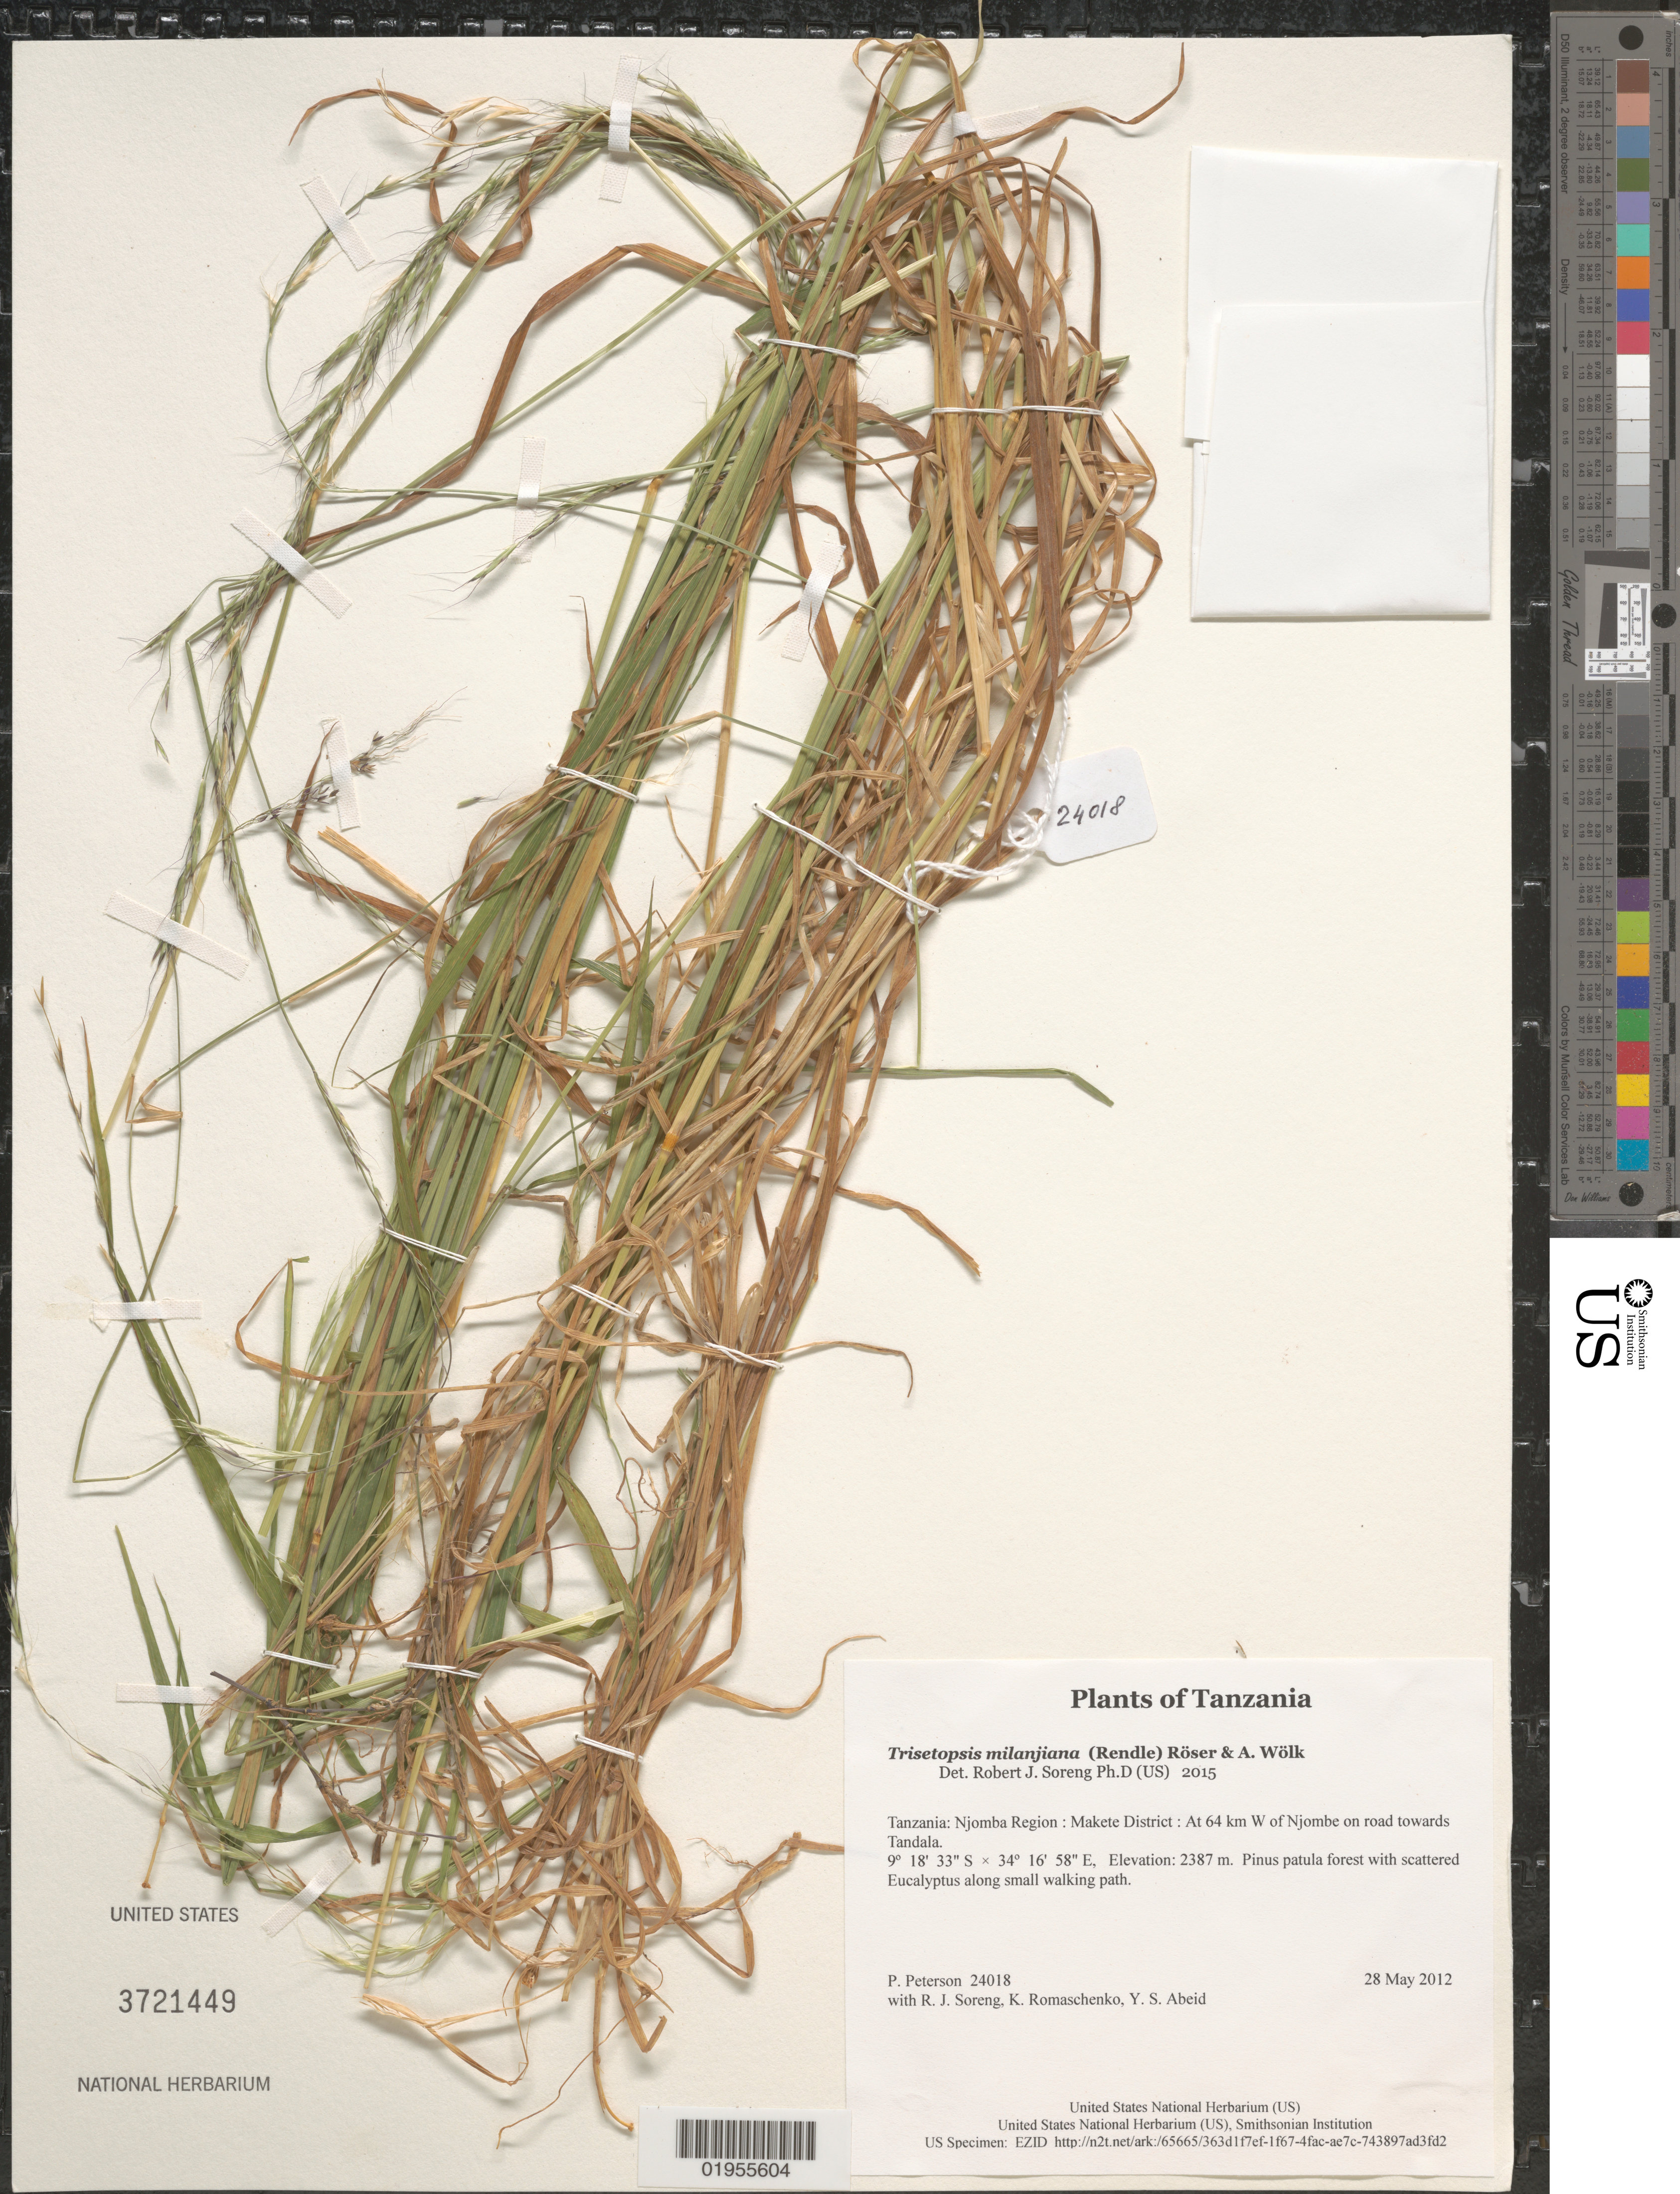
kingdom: Plantae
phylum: Tracheophyta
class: Liliopsida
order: Poales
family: Poaceae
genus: Trisetopsis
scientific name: Trisetopsis milanjiana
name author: (Rendle) Röser & Wölk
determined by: Soreng, Robert J., Research Associate (BOT), Smithsonian Institution - National Museum of Natural History (UNITED STATES)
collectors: P. M. Peterson, R. J. Soreng, K. Romaschenko & Y. Abeid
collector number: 24018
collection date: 2012-05-28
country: Tanzania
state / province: Njombe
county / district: Makete District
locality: At 64 km W of Njombe on road towards Tandala.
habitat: Pinus patula forest with scattered Eucalyptus along small walking path.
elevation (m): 2387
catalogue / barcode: US 3721449